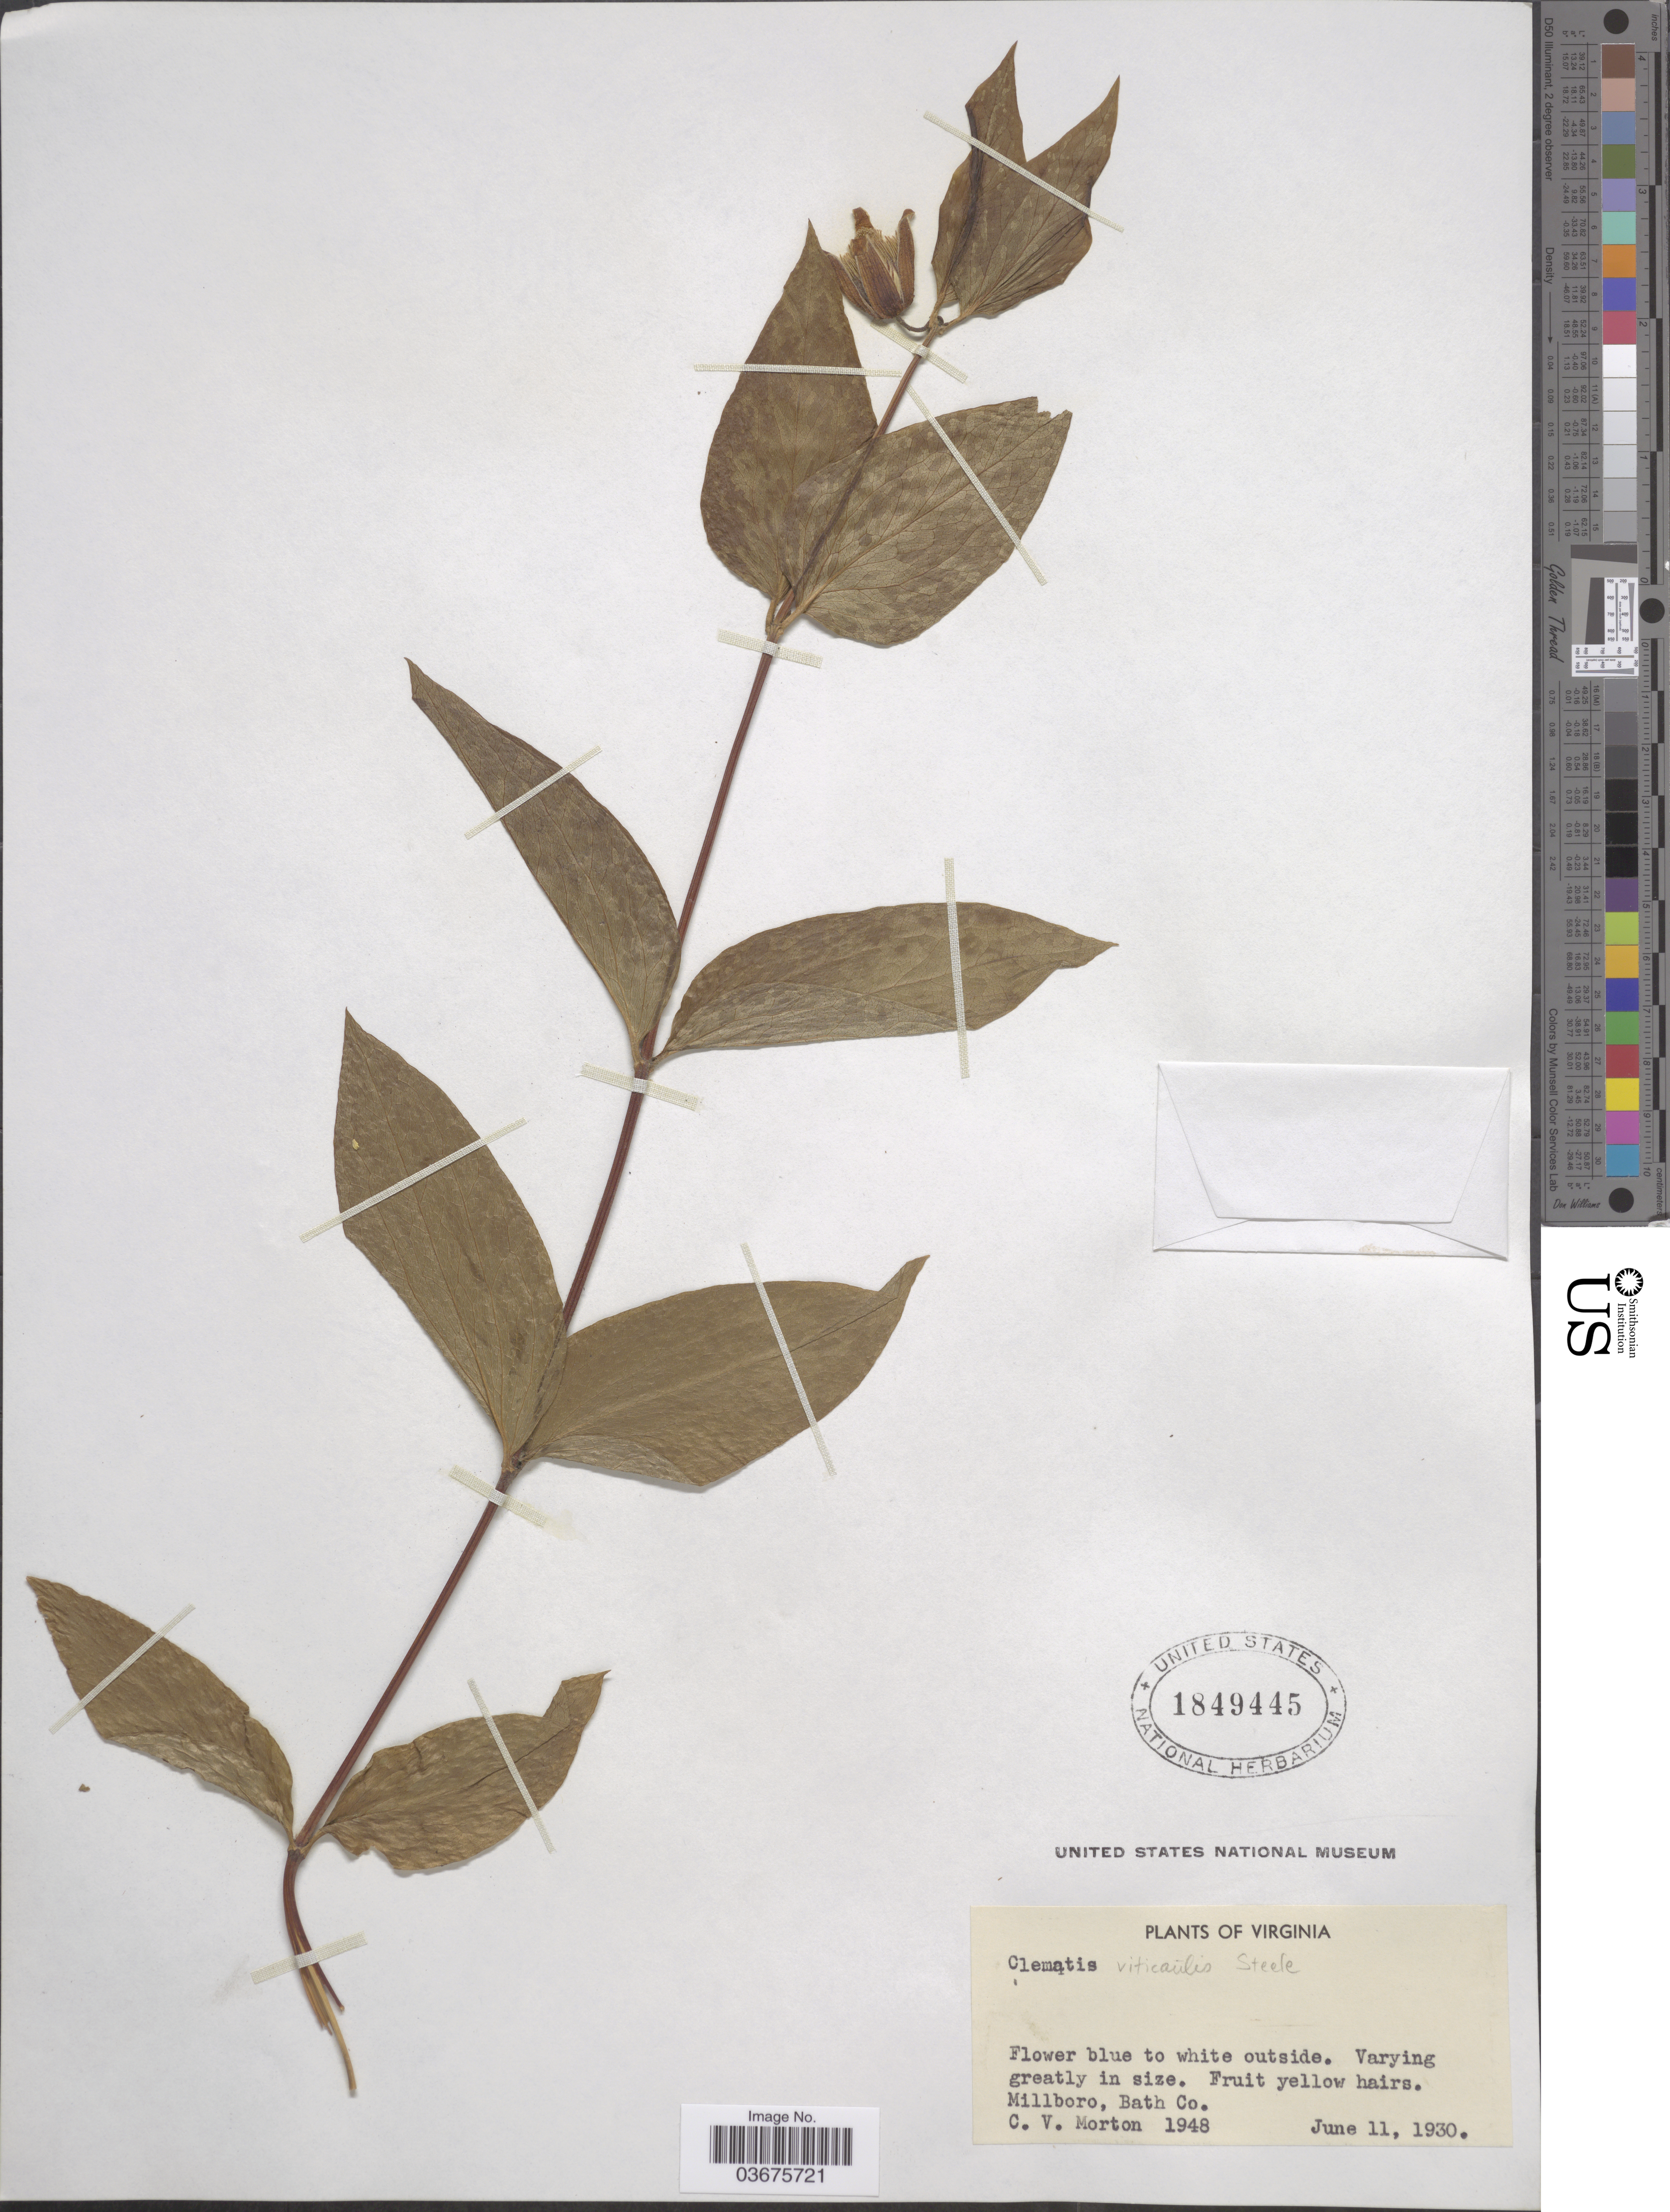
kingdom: Plantae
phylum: Tracheophyta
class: Magnoliopsida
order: Ranunculales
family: Ranunculaceae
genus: Clematis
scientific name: Clematis viticaulis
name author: E.S. Steele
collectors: C. V. Morton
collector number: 1948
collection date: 1930-06-11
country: United States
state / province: Virginia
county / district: Bath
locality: Millboro, Bath Co.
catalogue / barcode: US 1849445